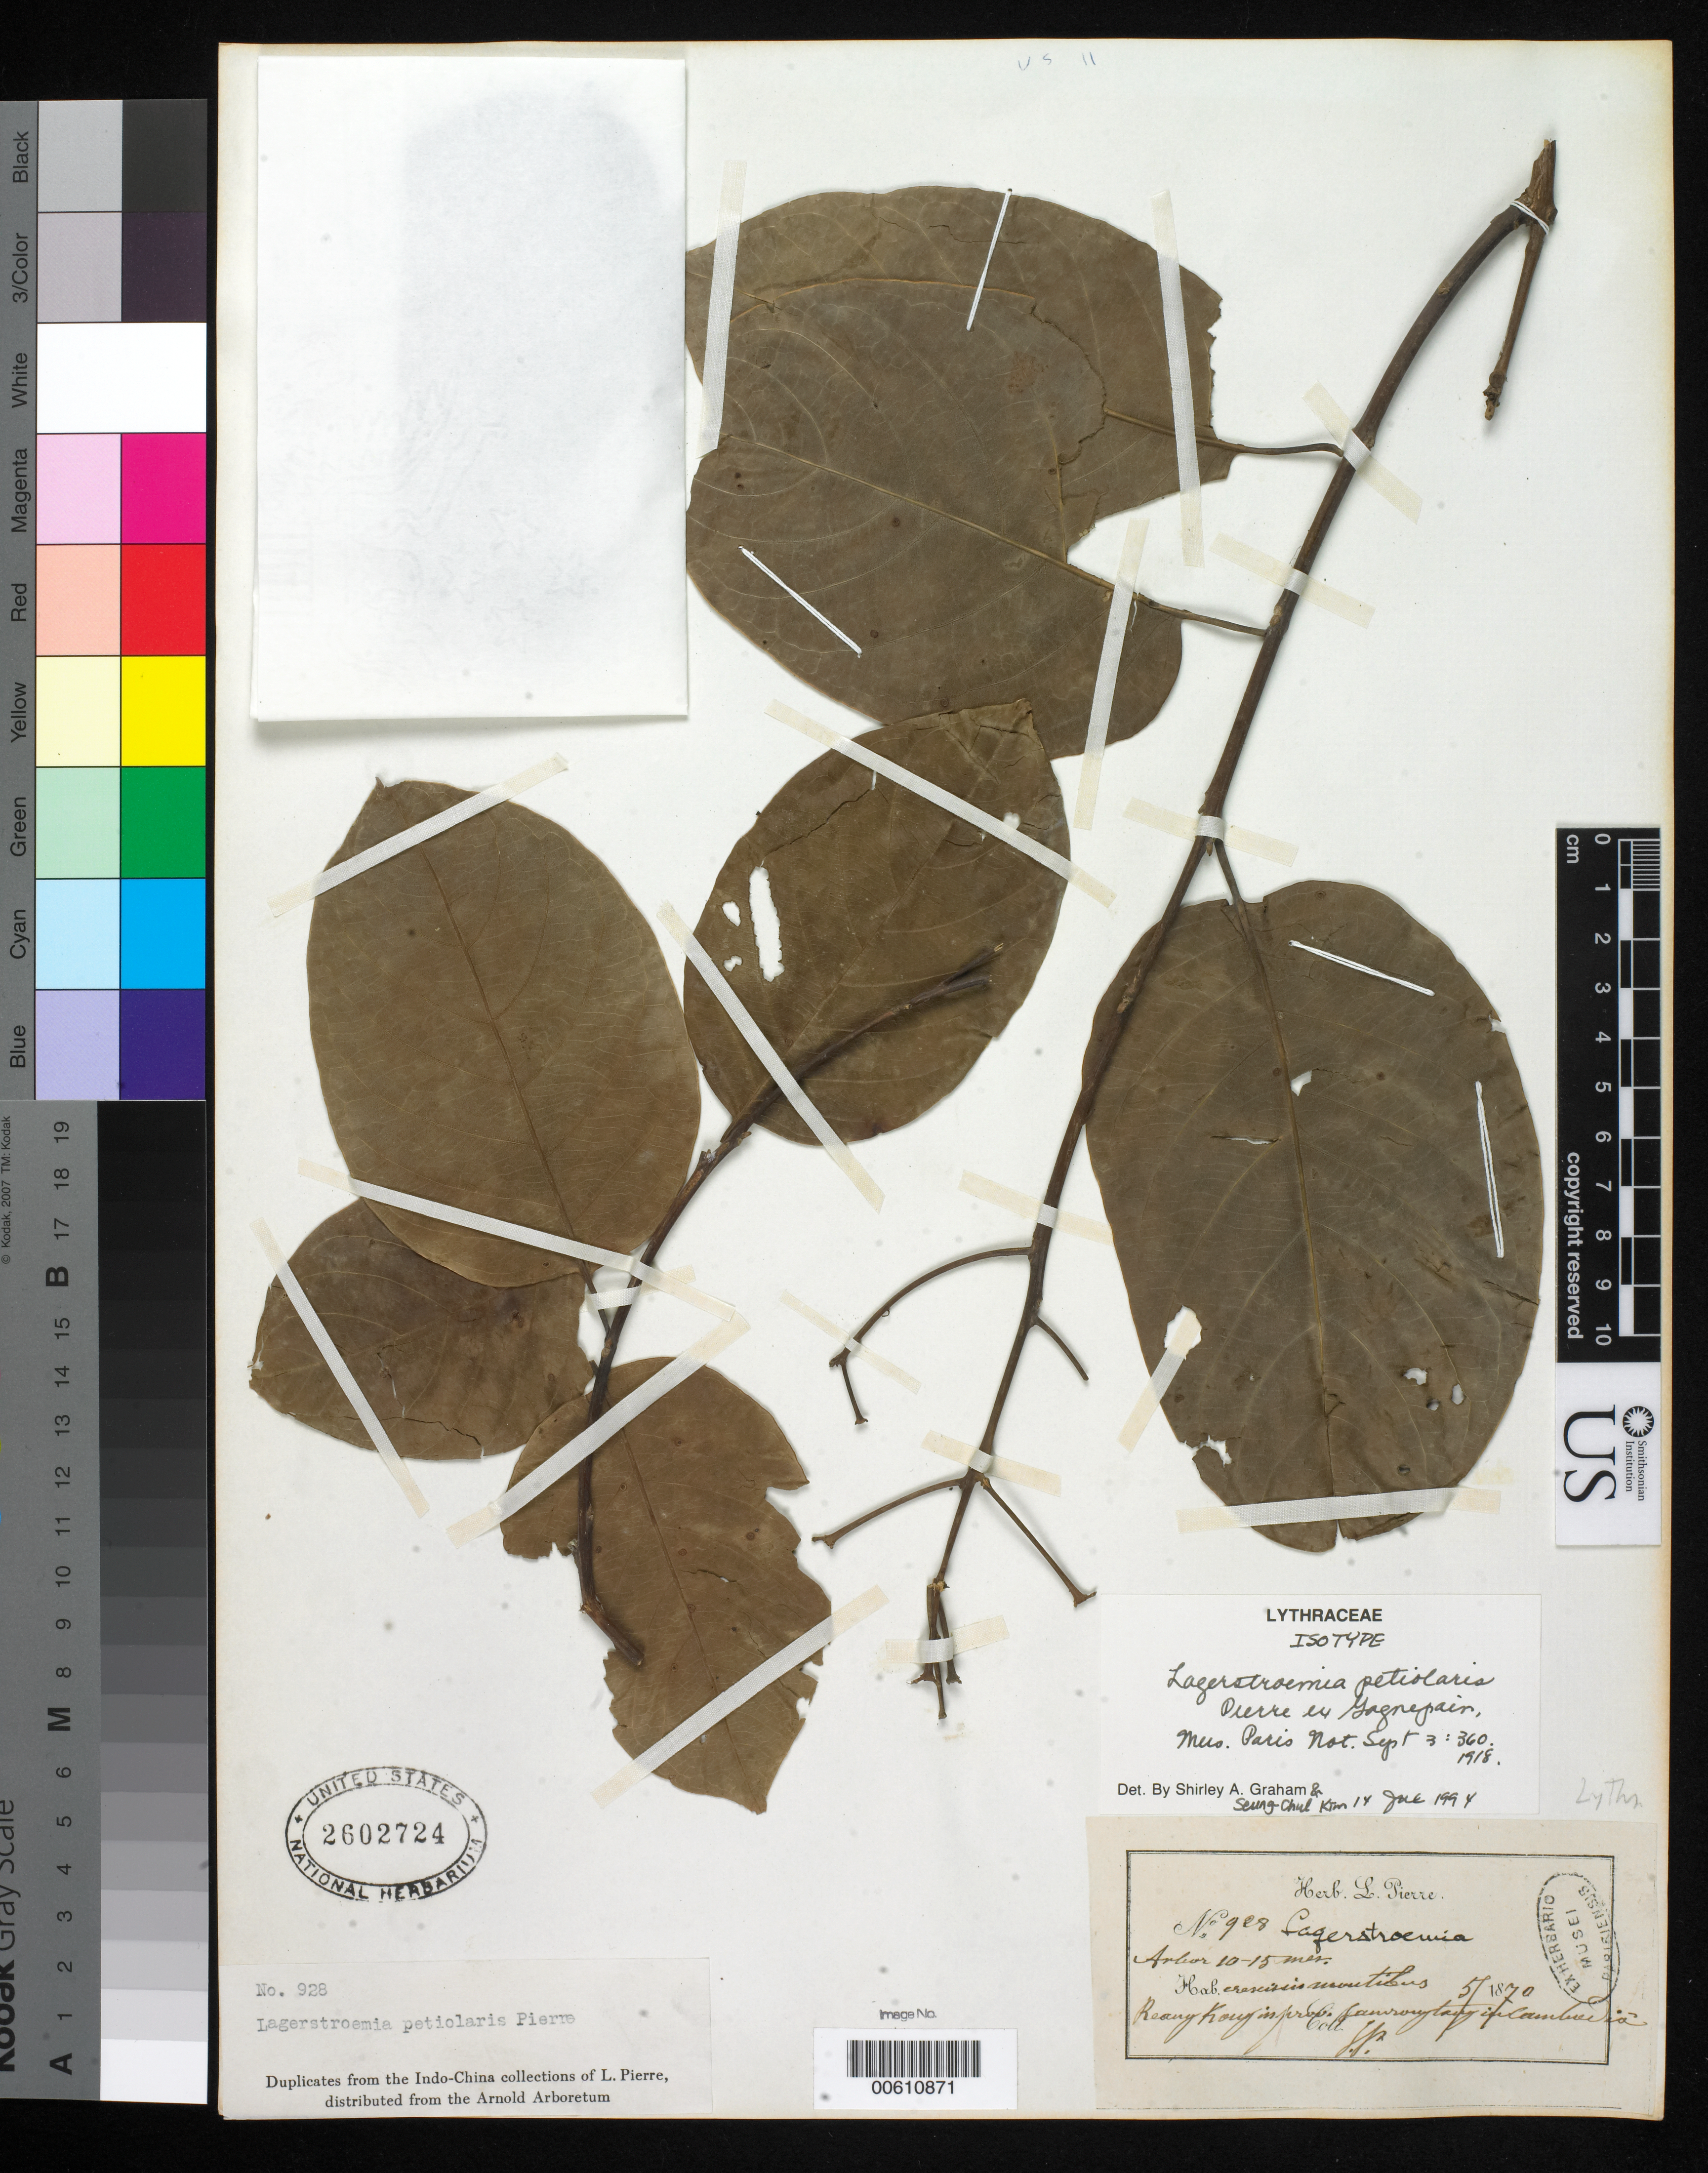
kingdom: Plantae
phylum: Tracheophyta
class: Magnoliopsida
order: Myrtales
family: Lythraceae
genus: Lagerstroemia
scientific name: Lagerstroemia petiolaris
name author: Pierre & Gagnep.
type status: Isotype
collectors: J. Pierre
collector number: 928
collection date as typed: May 1870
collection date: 1870-05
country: Cambodia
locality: Reauy Kouy.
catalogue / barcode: US 2602724